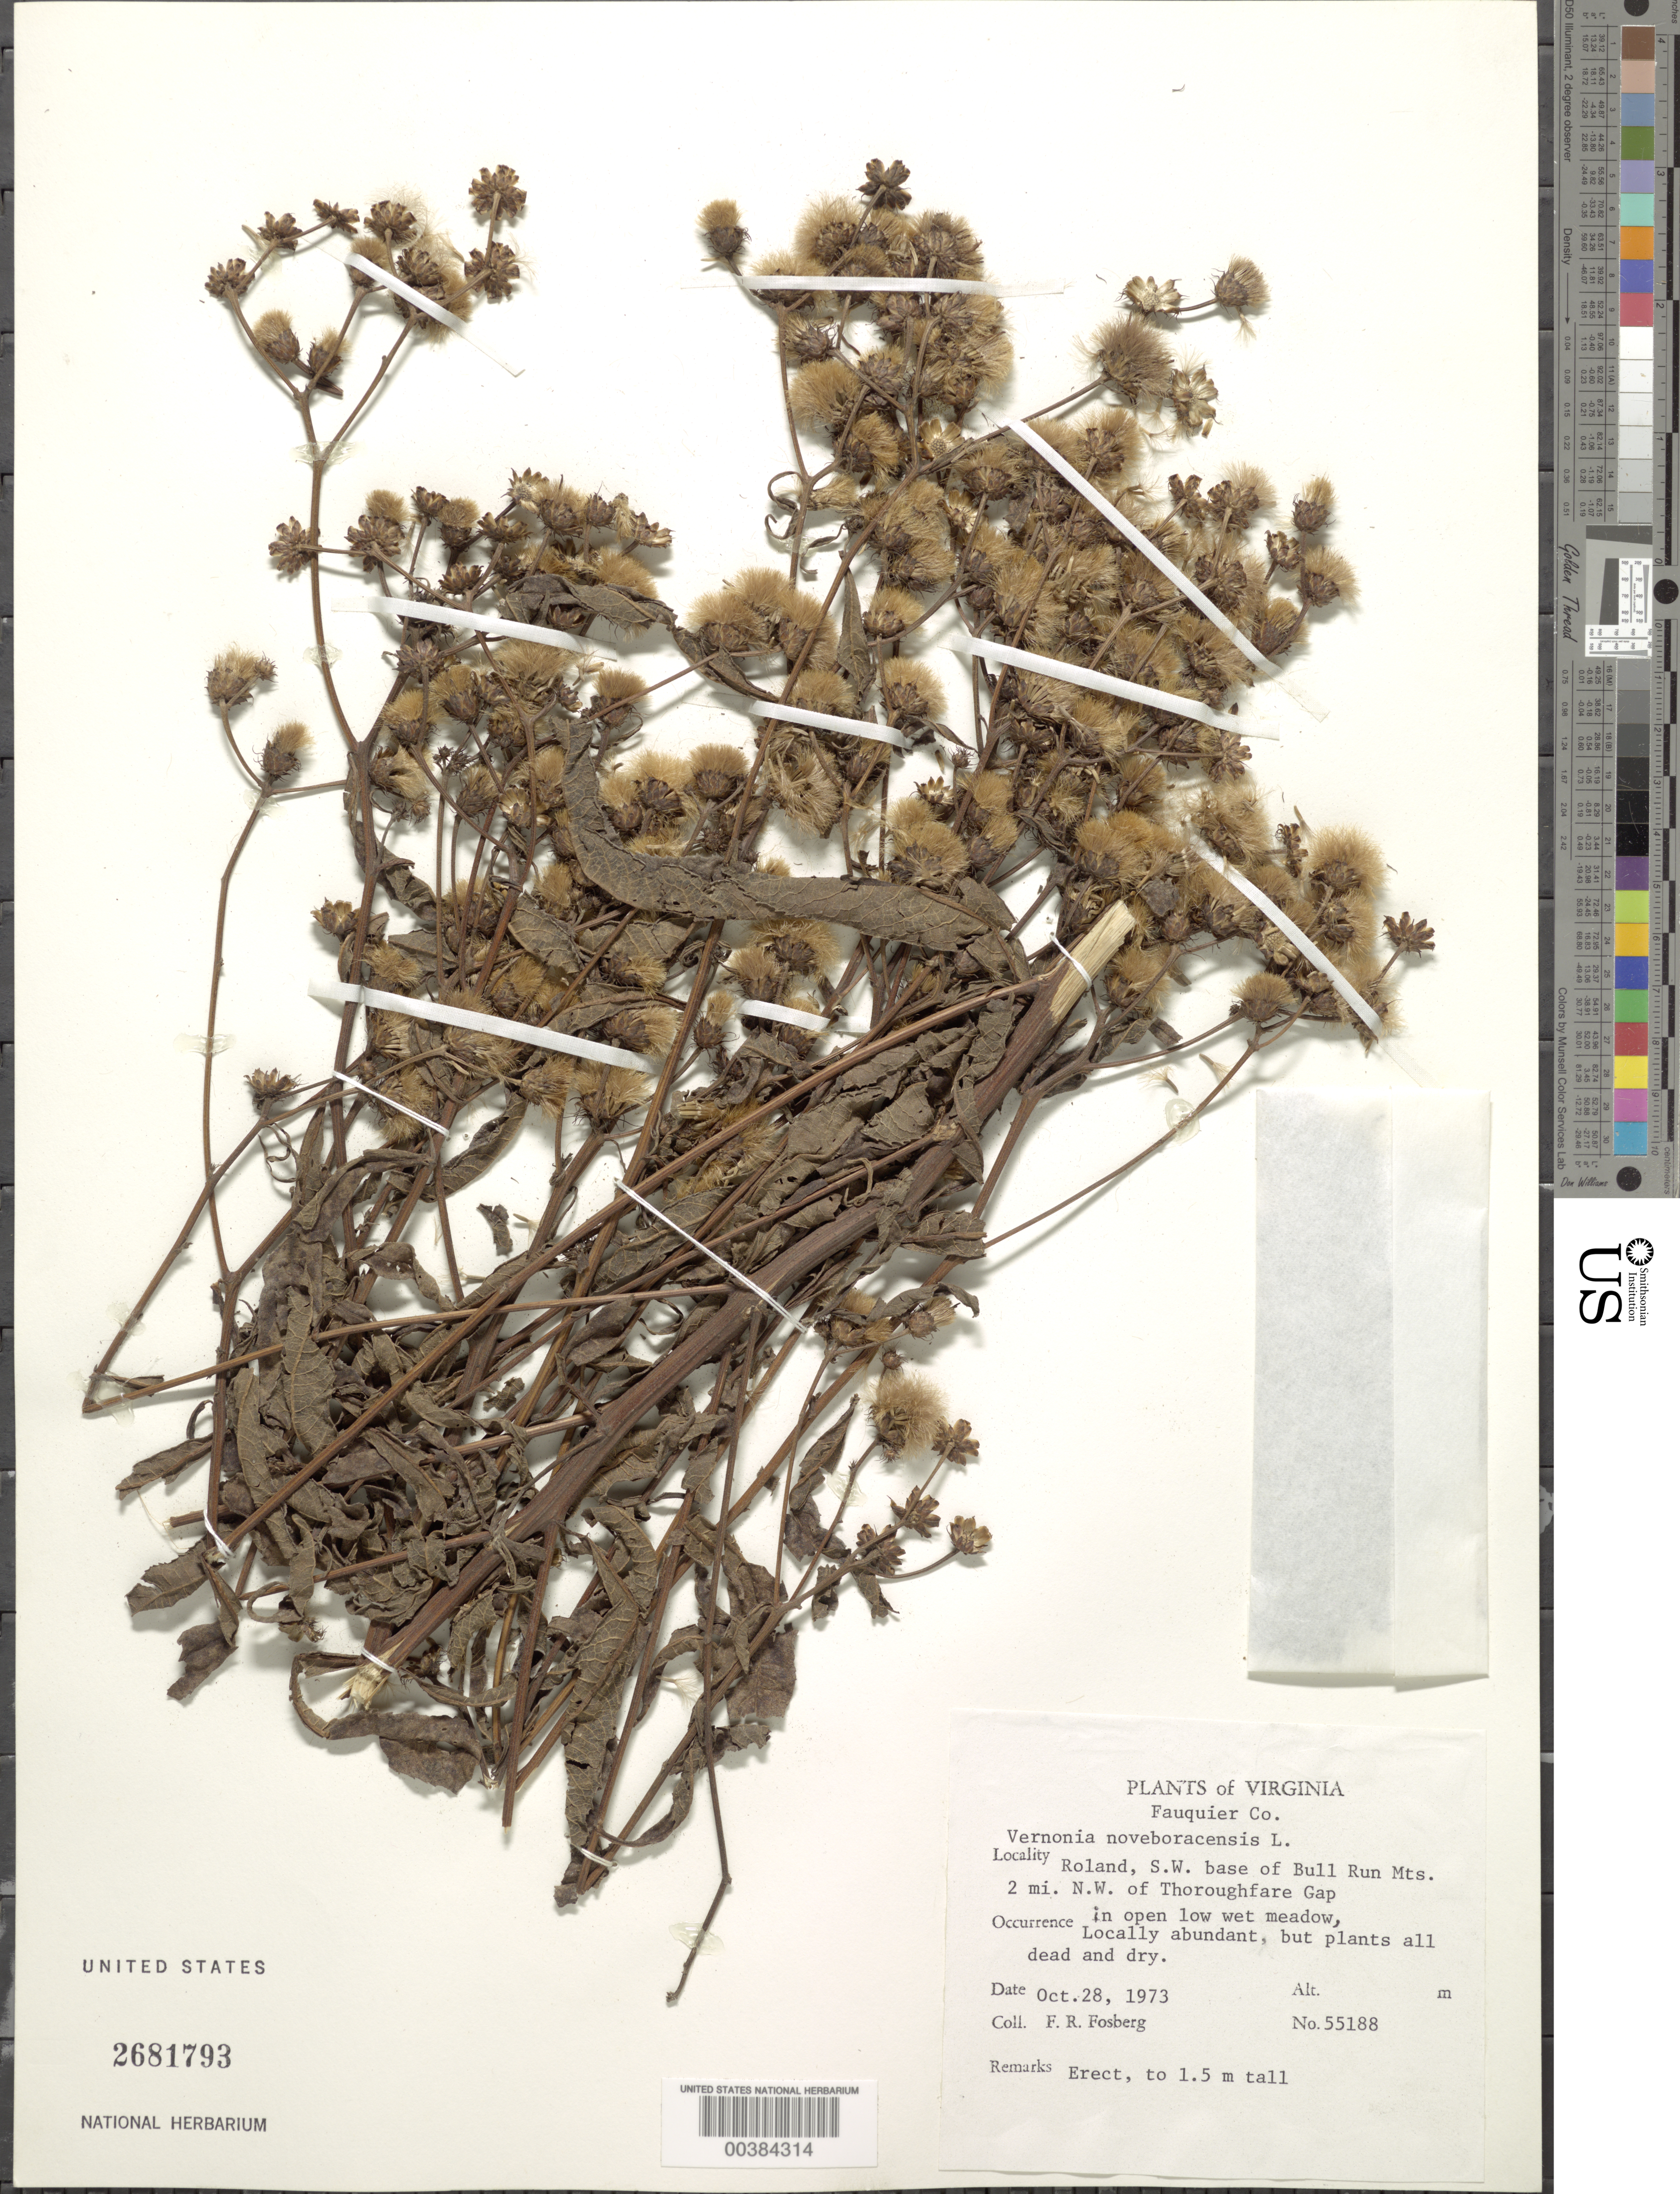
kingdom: Plantae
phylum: Tracheophyta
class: Magnoliopsida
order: Asterales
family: Asteraceae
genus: Vernonia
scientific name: Vernonia noveboracensis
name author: (L.) Michx.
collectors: F. R. Fosberg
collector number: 55188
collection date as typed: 28 Oct 1973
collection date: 1973-10-28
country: United States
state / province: Virginia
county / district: Fauquier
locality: NW of Thoroughfare Gap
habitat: In open low wet meadow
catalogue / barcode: US 2681793